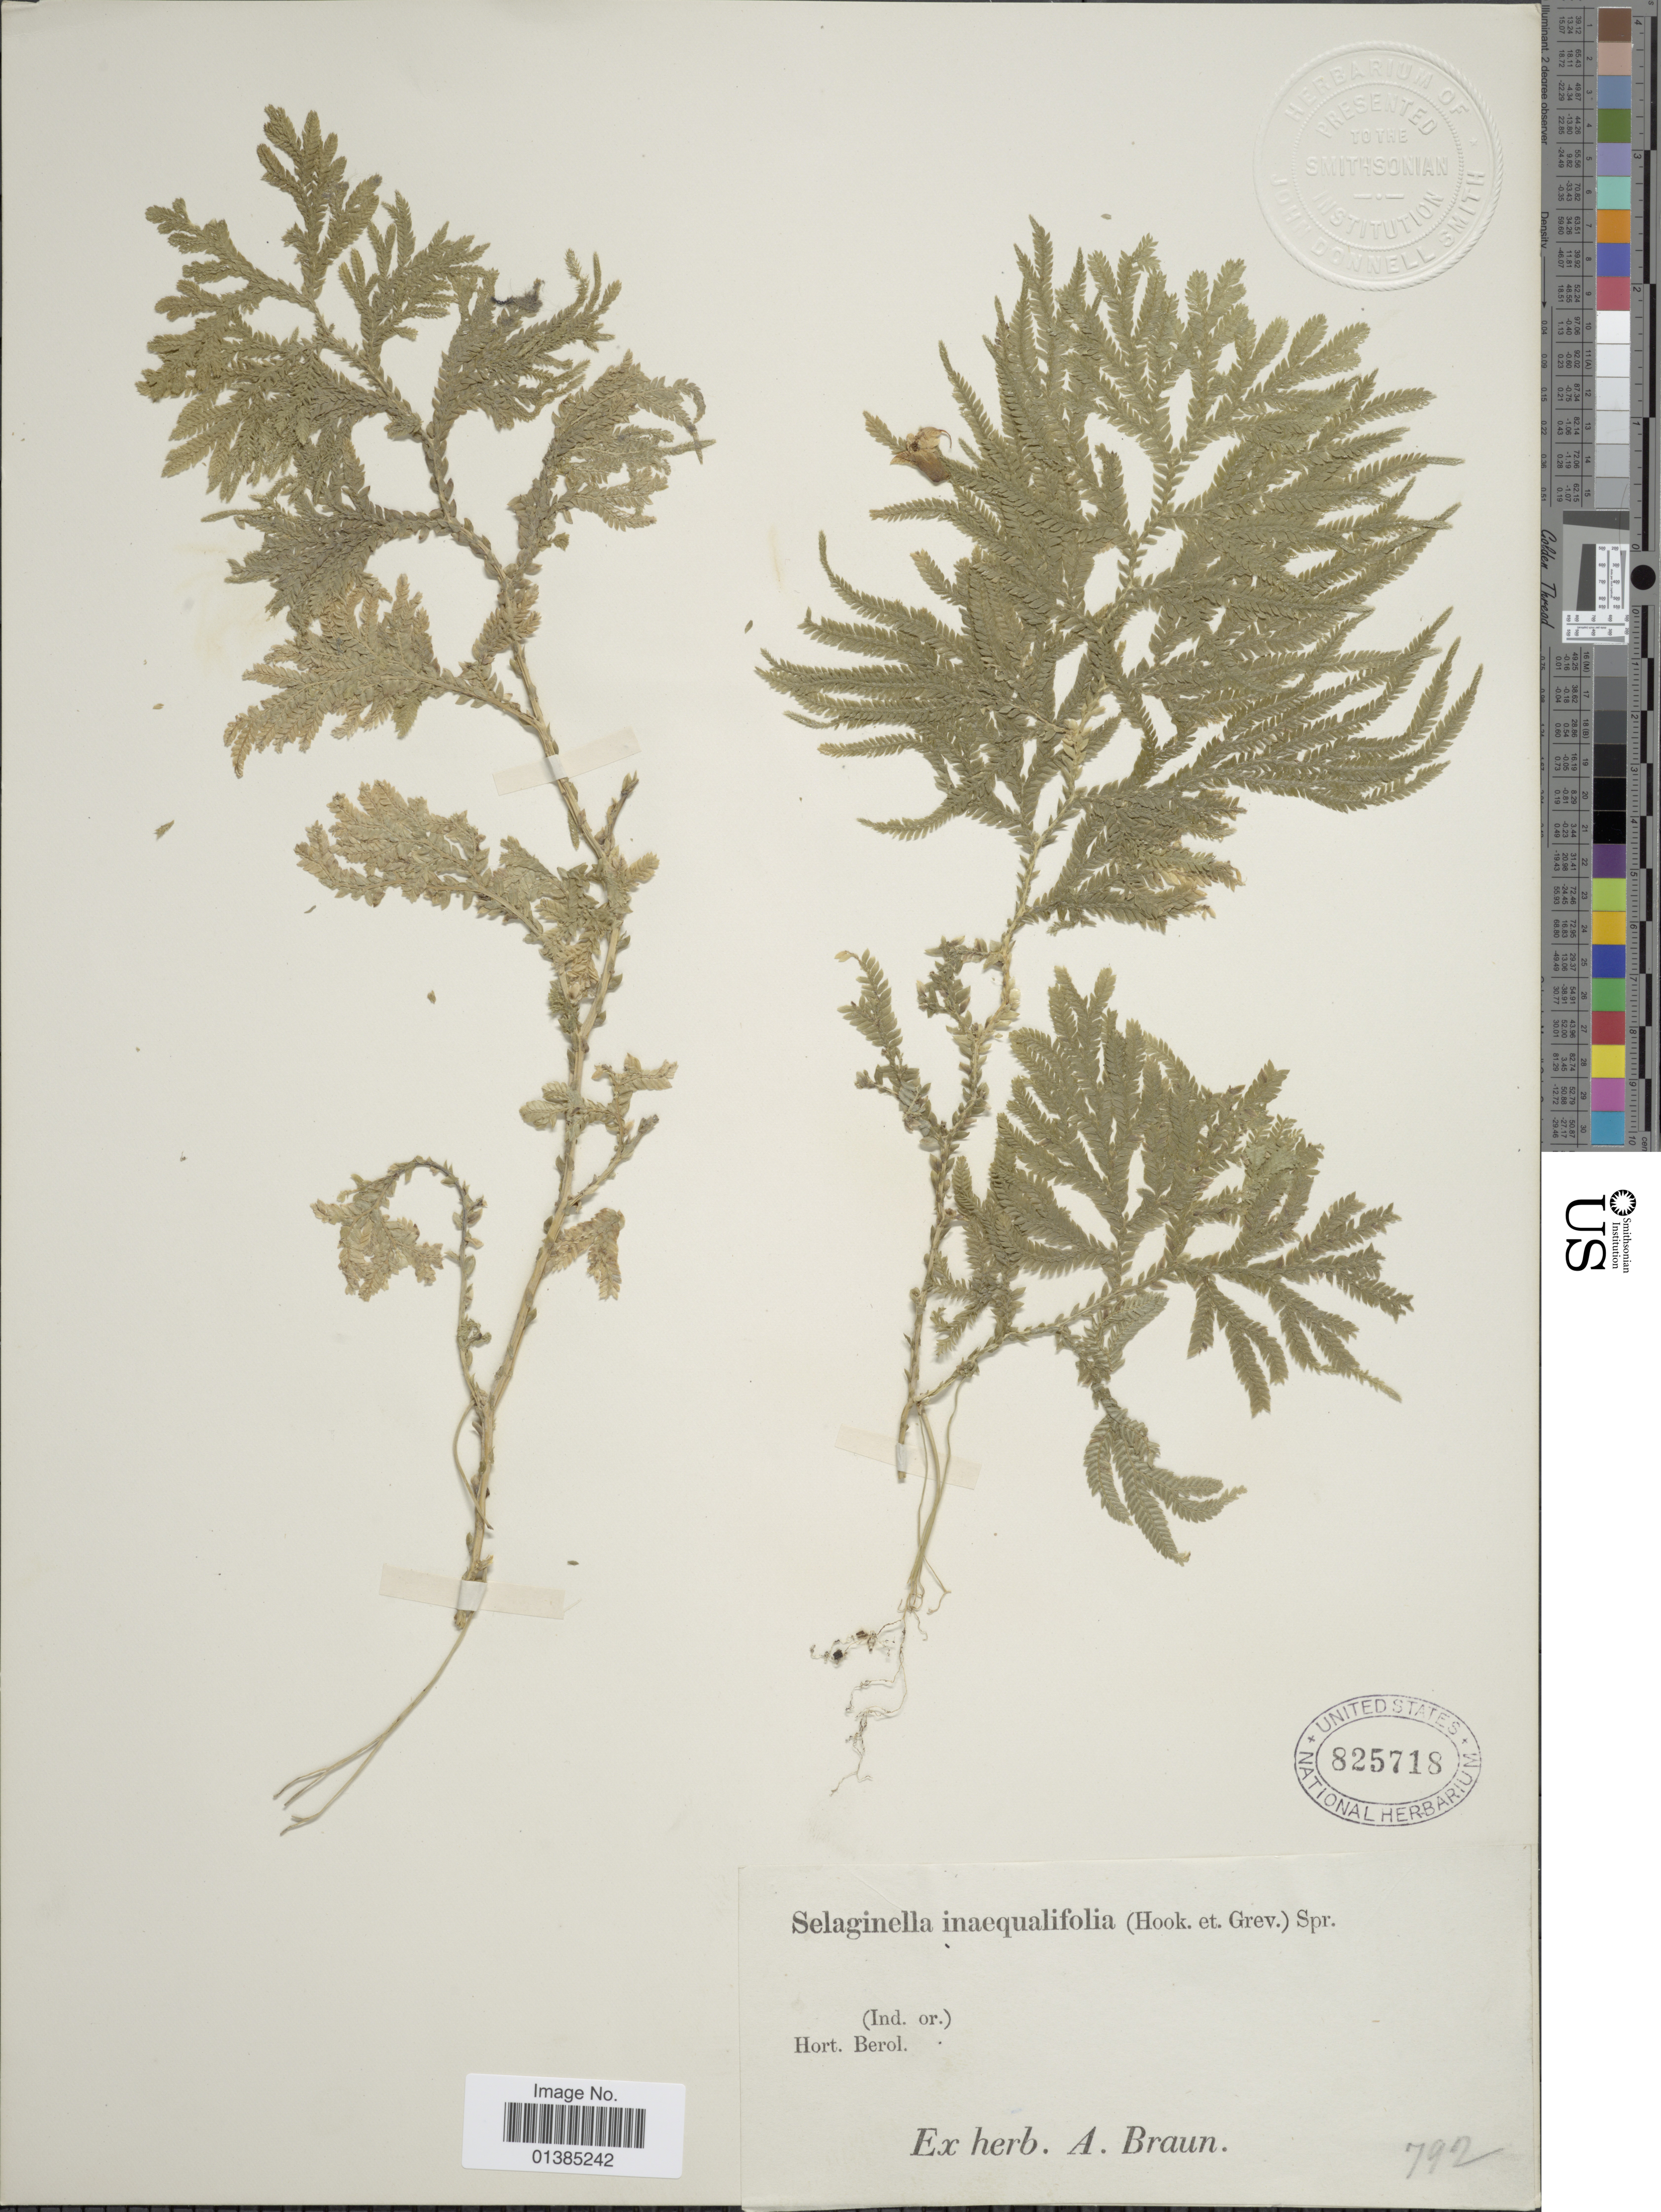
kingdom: Plantae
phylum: Tracheophyta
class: Lycopodiopsida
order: Selaginellales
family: Selaginellaceae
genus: Selaginella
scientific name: Selaginella guichenotii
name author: (Spring) Hieron.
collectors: ex herb. A. Braun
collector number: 792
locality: (Ind. or.) Hort. Berol.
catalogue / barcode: US 825718